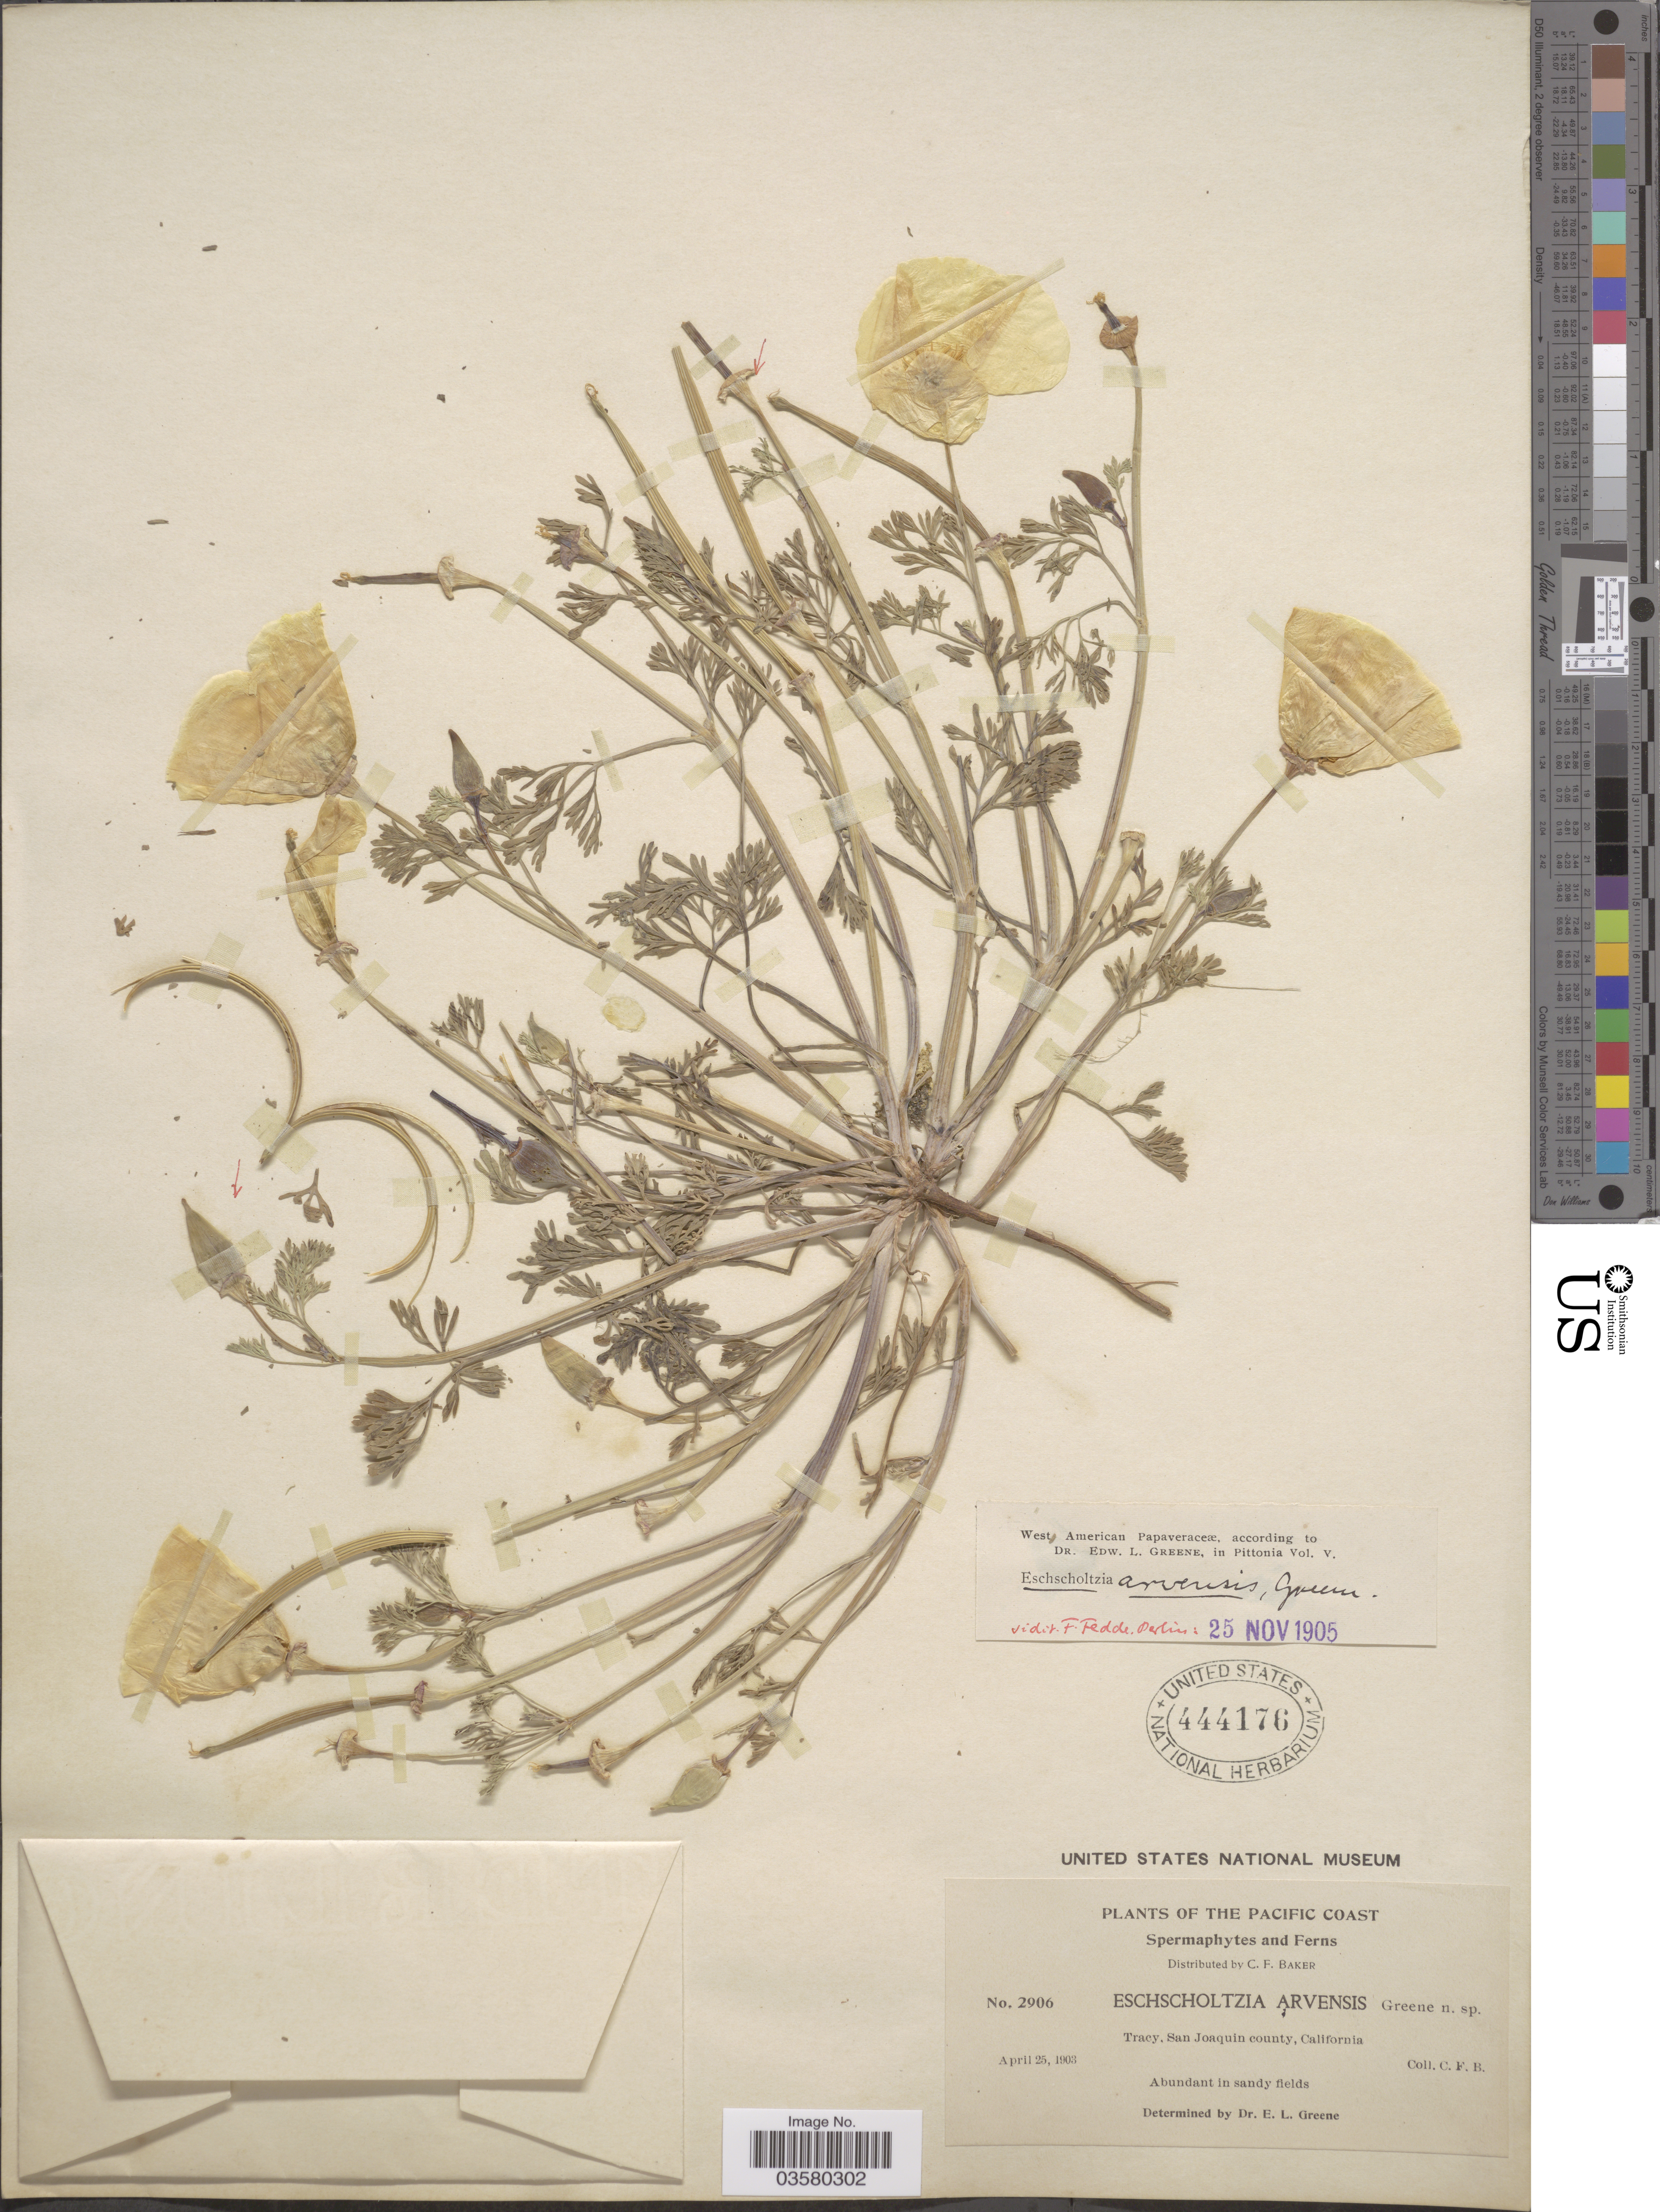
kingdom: Plantae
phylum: Tracheophyta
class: Magnoliopsida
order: Ranunculales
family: Papaveraceae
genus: Eschscholzia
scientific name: Eschscholzia californica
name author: Cham.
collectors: C. F. Baker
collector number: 2906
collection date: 1903-04-25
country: United States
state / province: California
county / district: San Joaquin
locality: The Pacific Coast. Tracy, San Joaquin county.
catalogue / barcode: US 444176